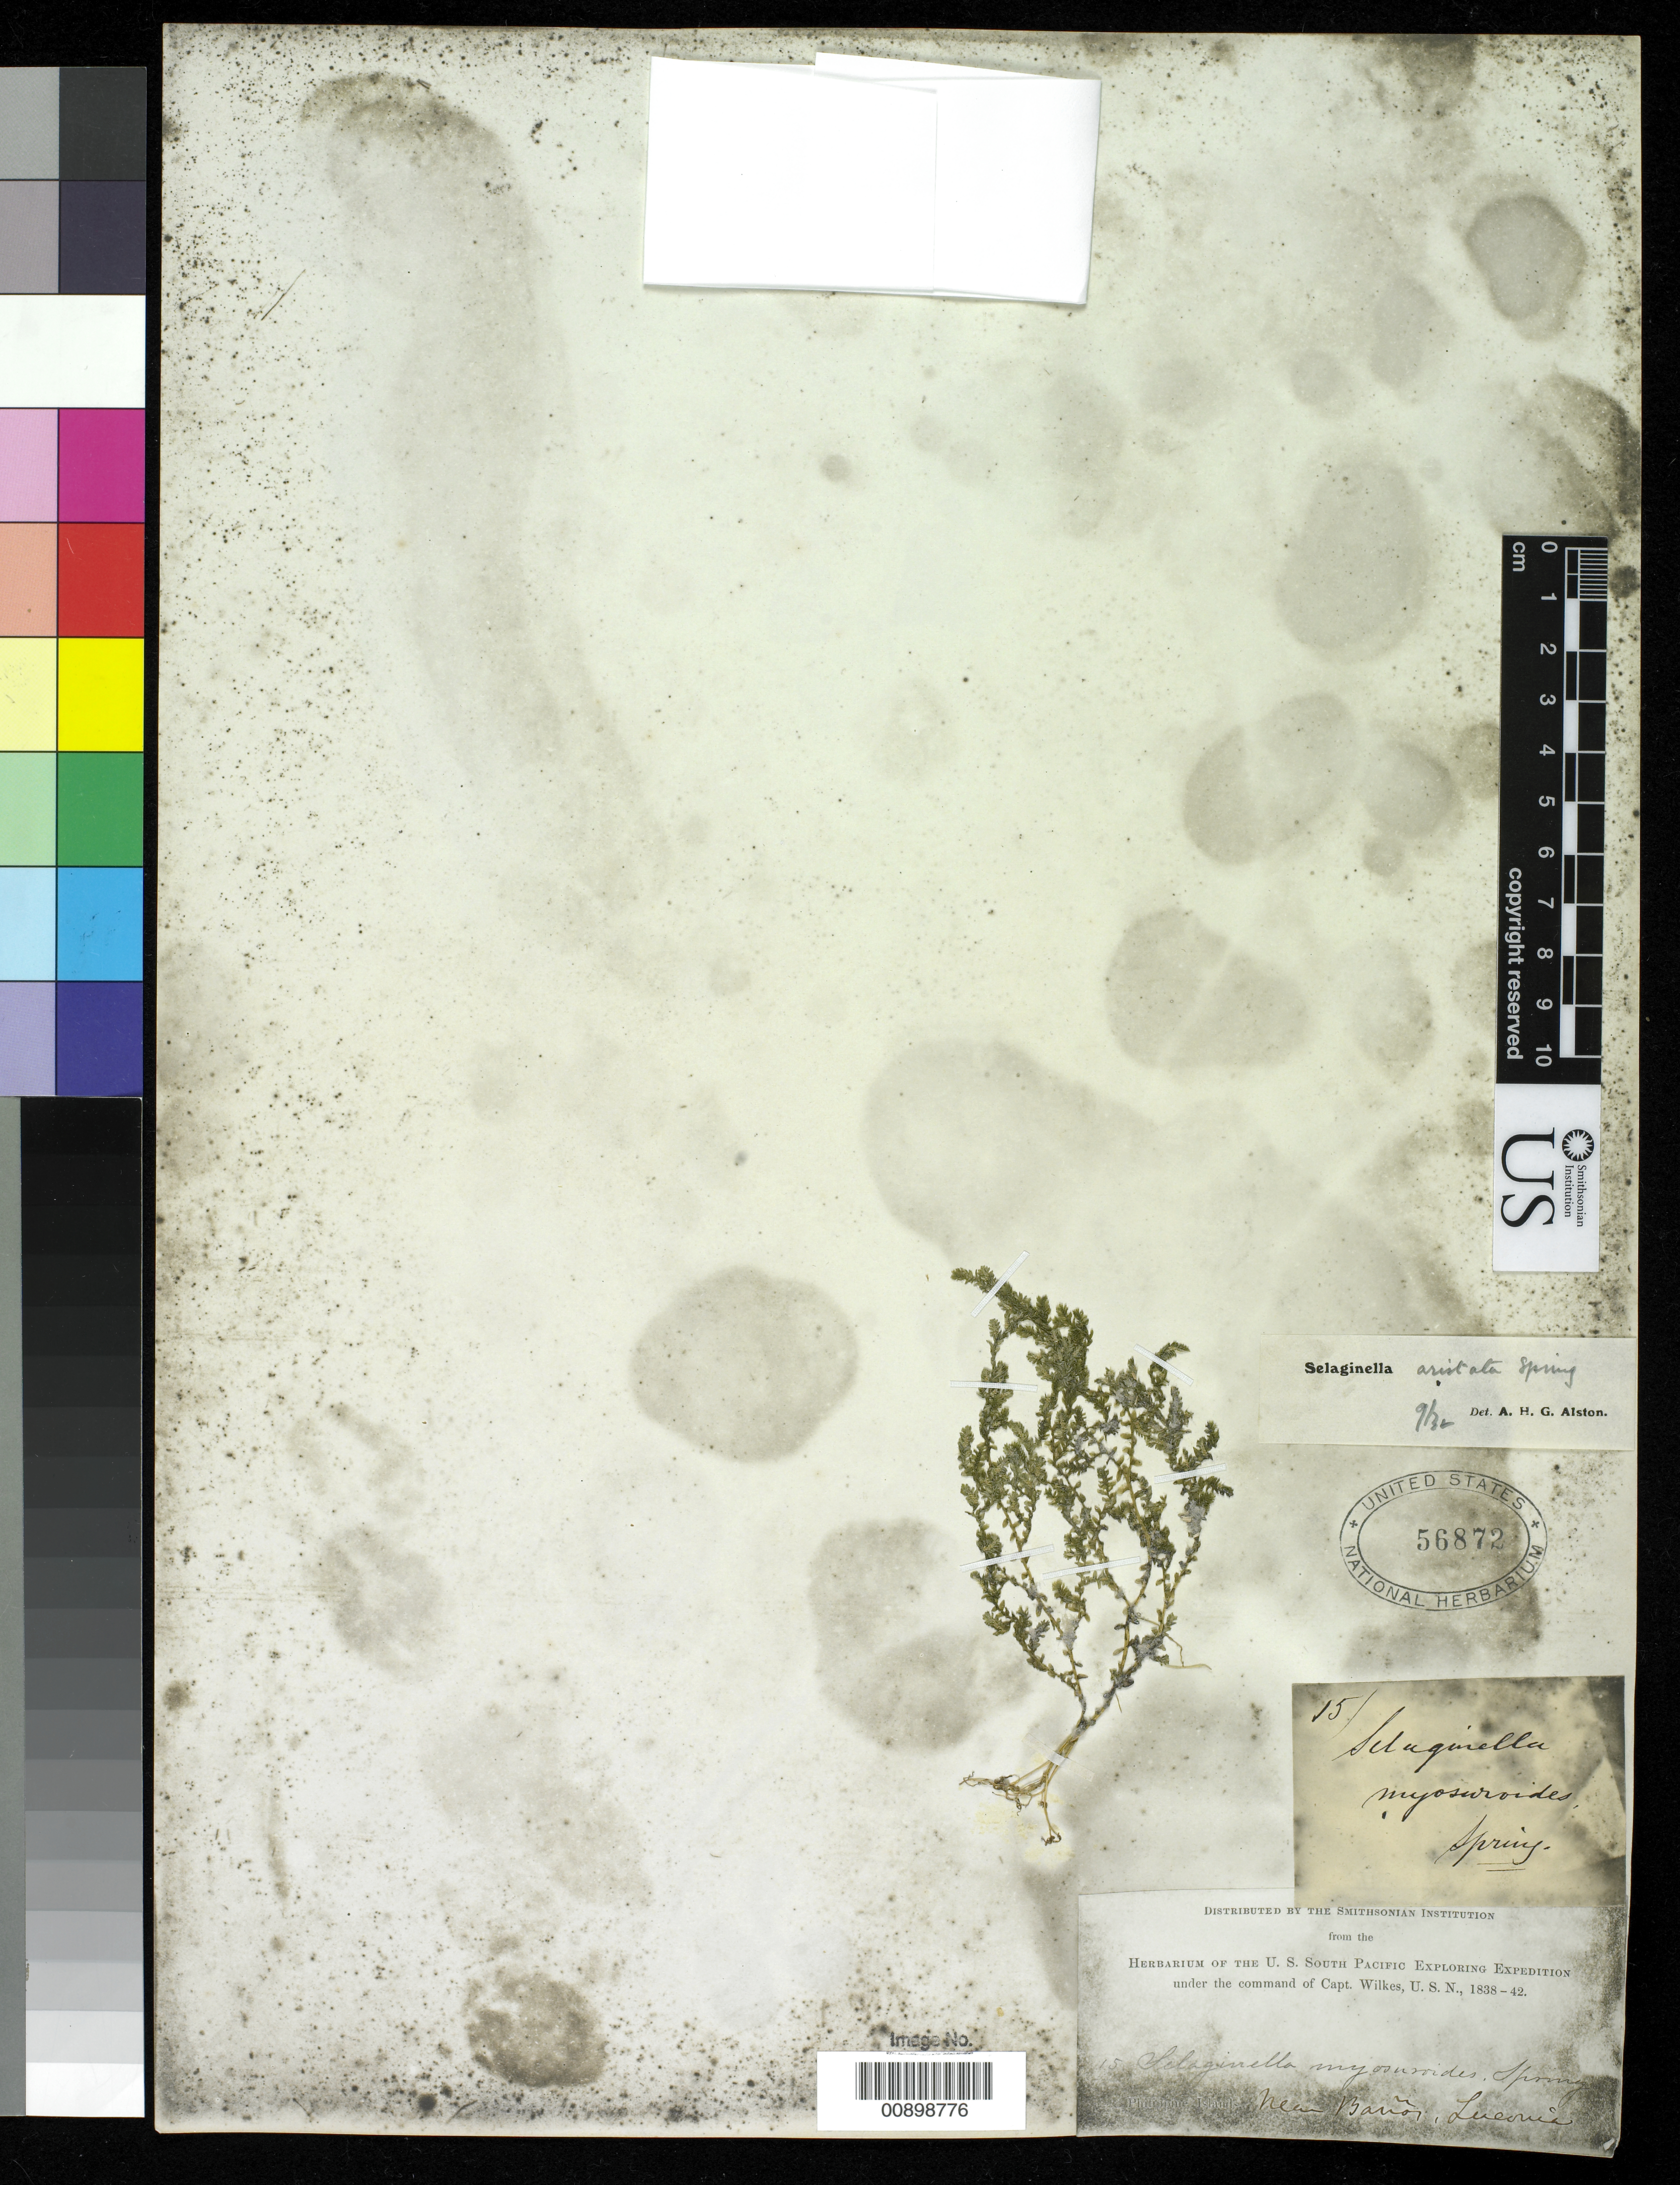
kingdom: Plantae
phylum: Tracheophyta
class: Lycopodiopsida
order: Selaginellales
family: Selaginellaceae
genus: Selaginella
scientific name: Selaginella aristata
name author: Spring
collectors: Wilkes Explor. Exped.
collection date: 1838/1842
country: Philippines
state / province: Calabarzon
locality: near Banos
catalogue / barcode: US 56872